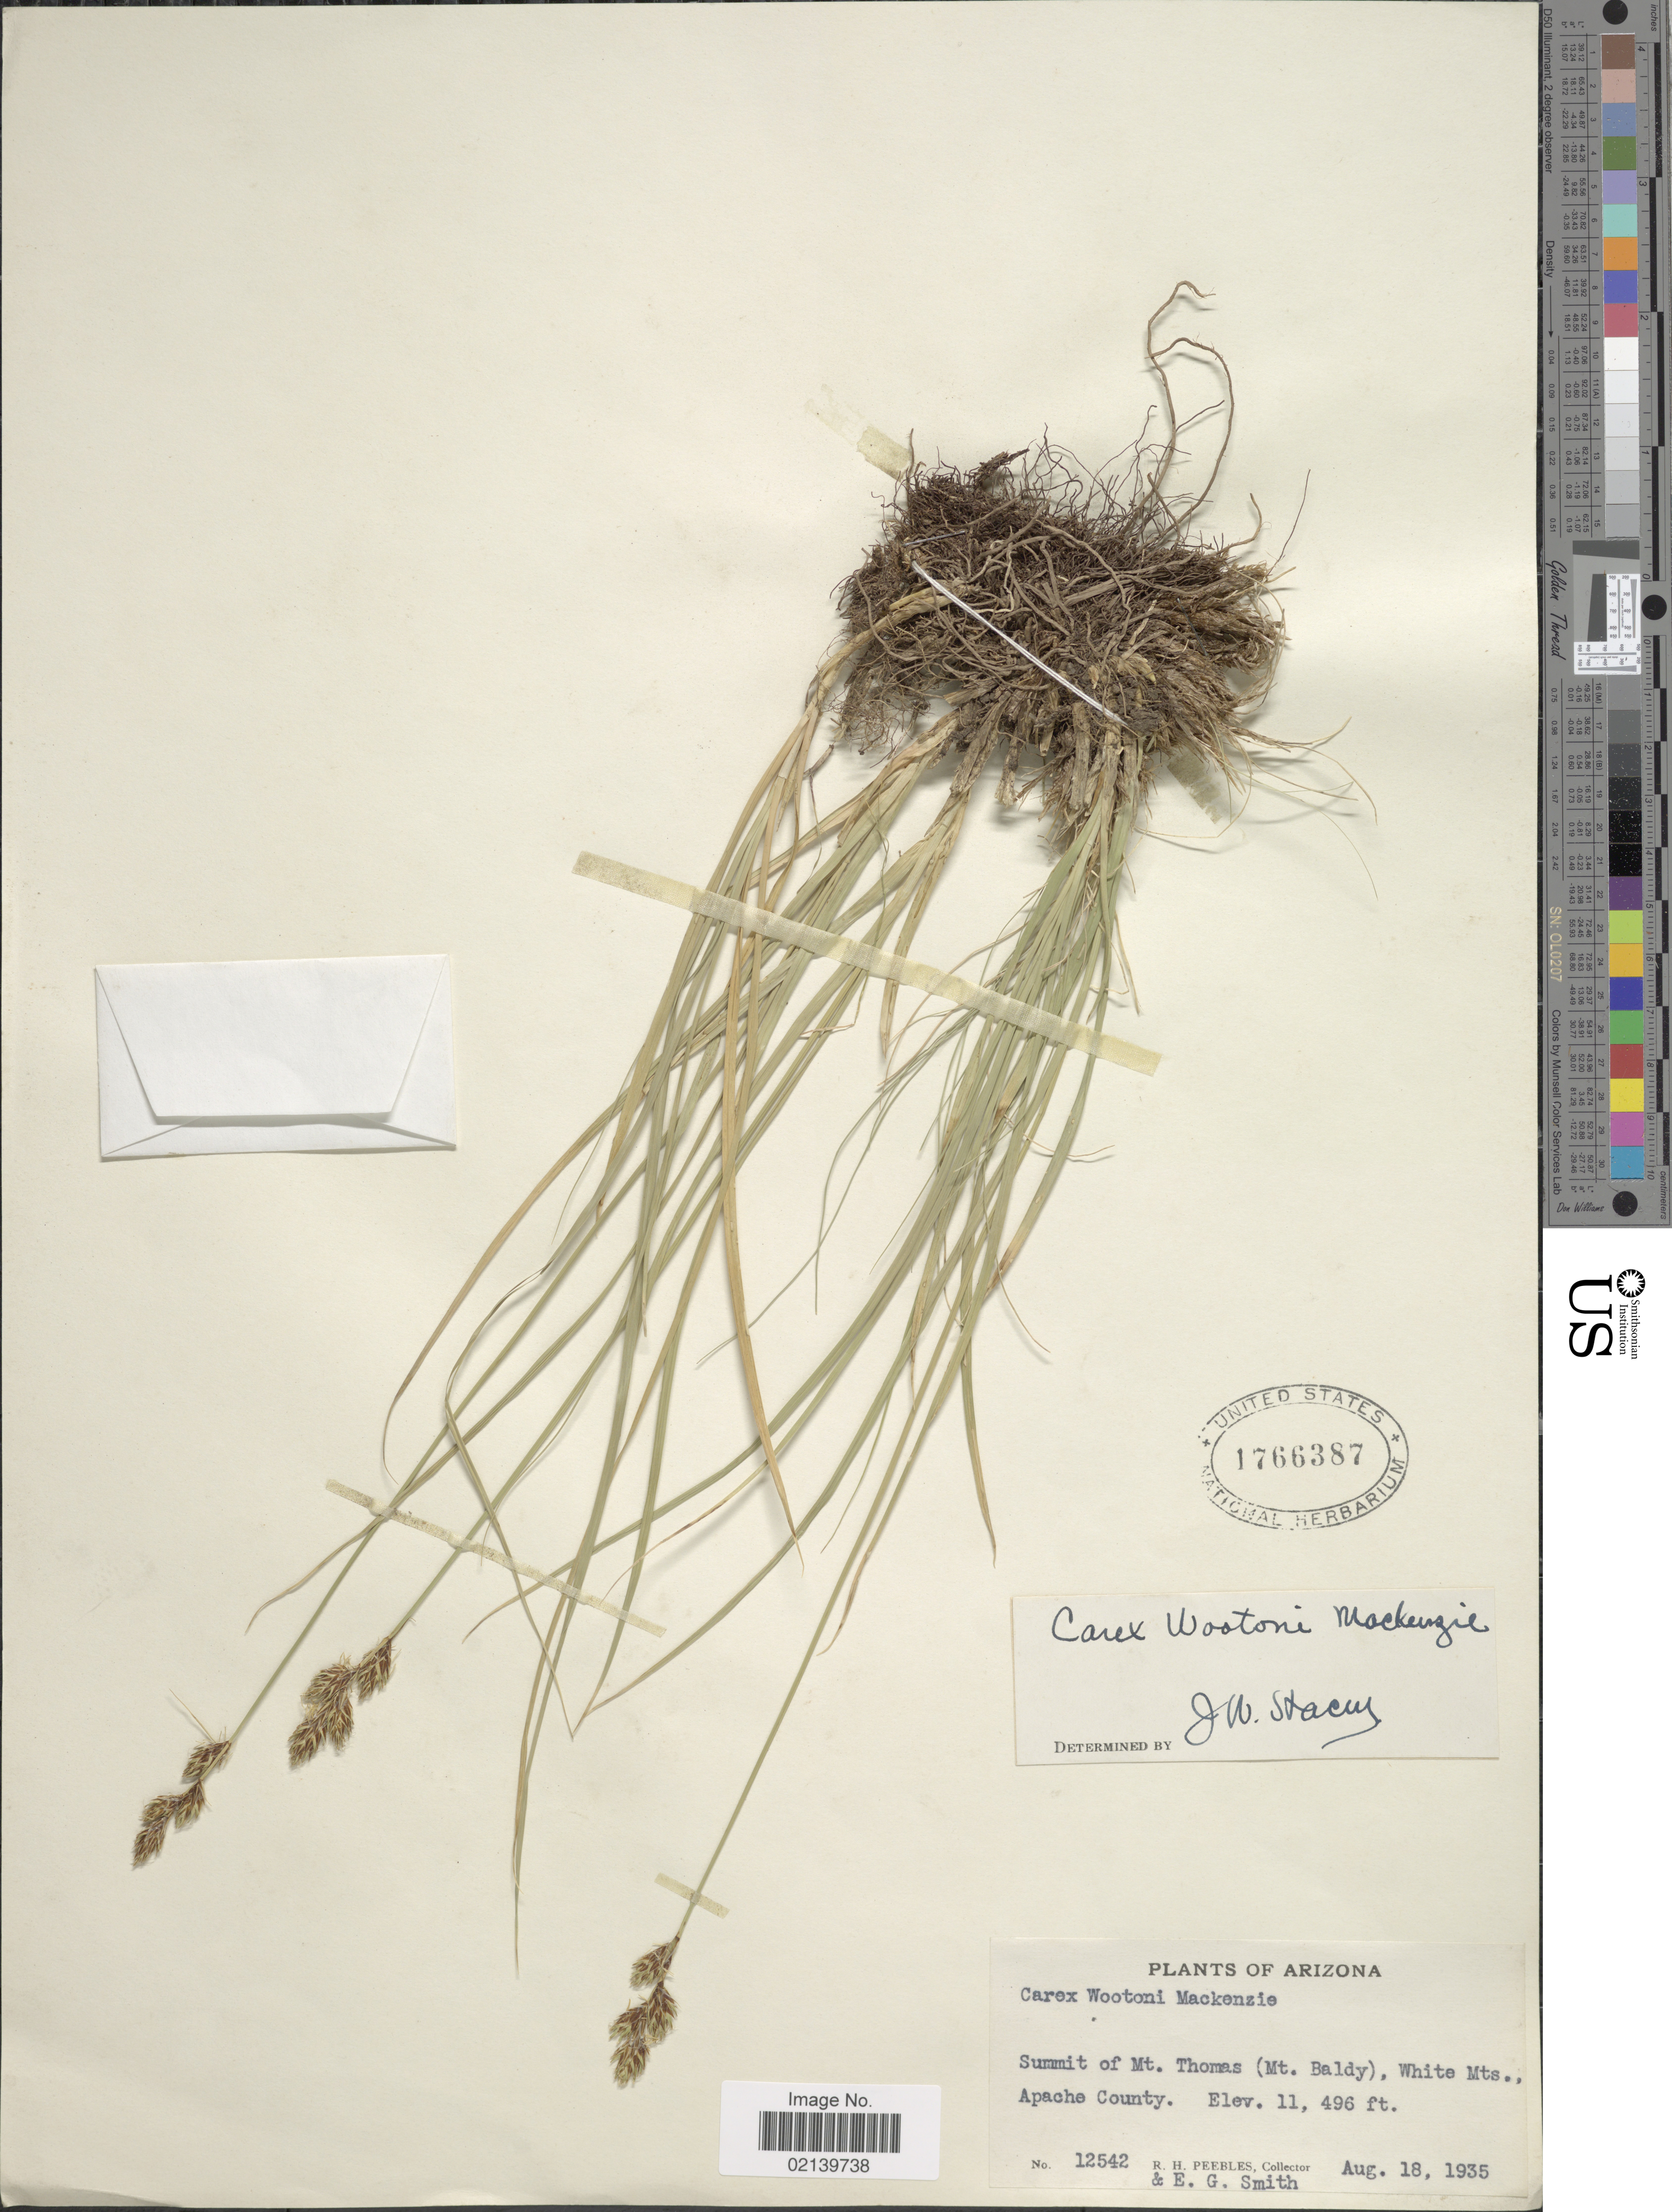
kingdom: Plantae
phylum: Tracheophyta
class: Liliopsida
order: Poales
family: Cyperaceae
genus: Carex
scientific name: Carex wootonii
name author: Mack.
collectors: R. H. Peebles & E. G. Smith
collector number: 12542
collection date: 1935-08-18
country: United States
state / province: Arizona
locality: Arizona. Summit of Mt. Thomas (Mt. Baldy), White Mts., Apache County.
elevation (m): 3504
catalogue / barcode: US 1766387